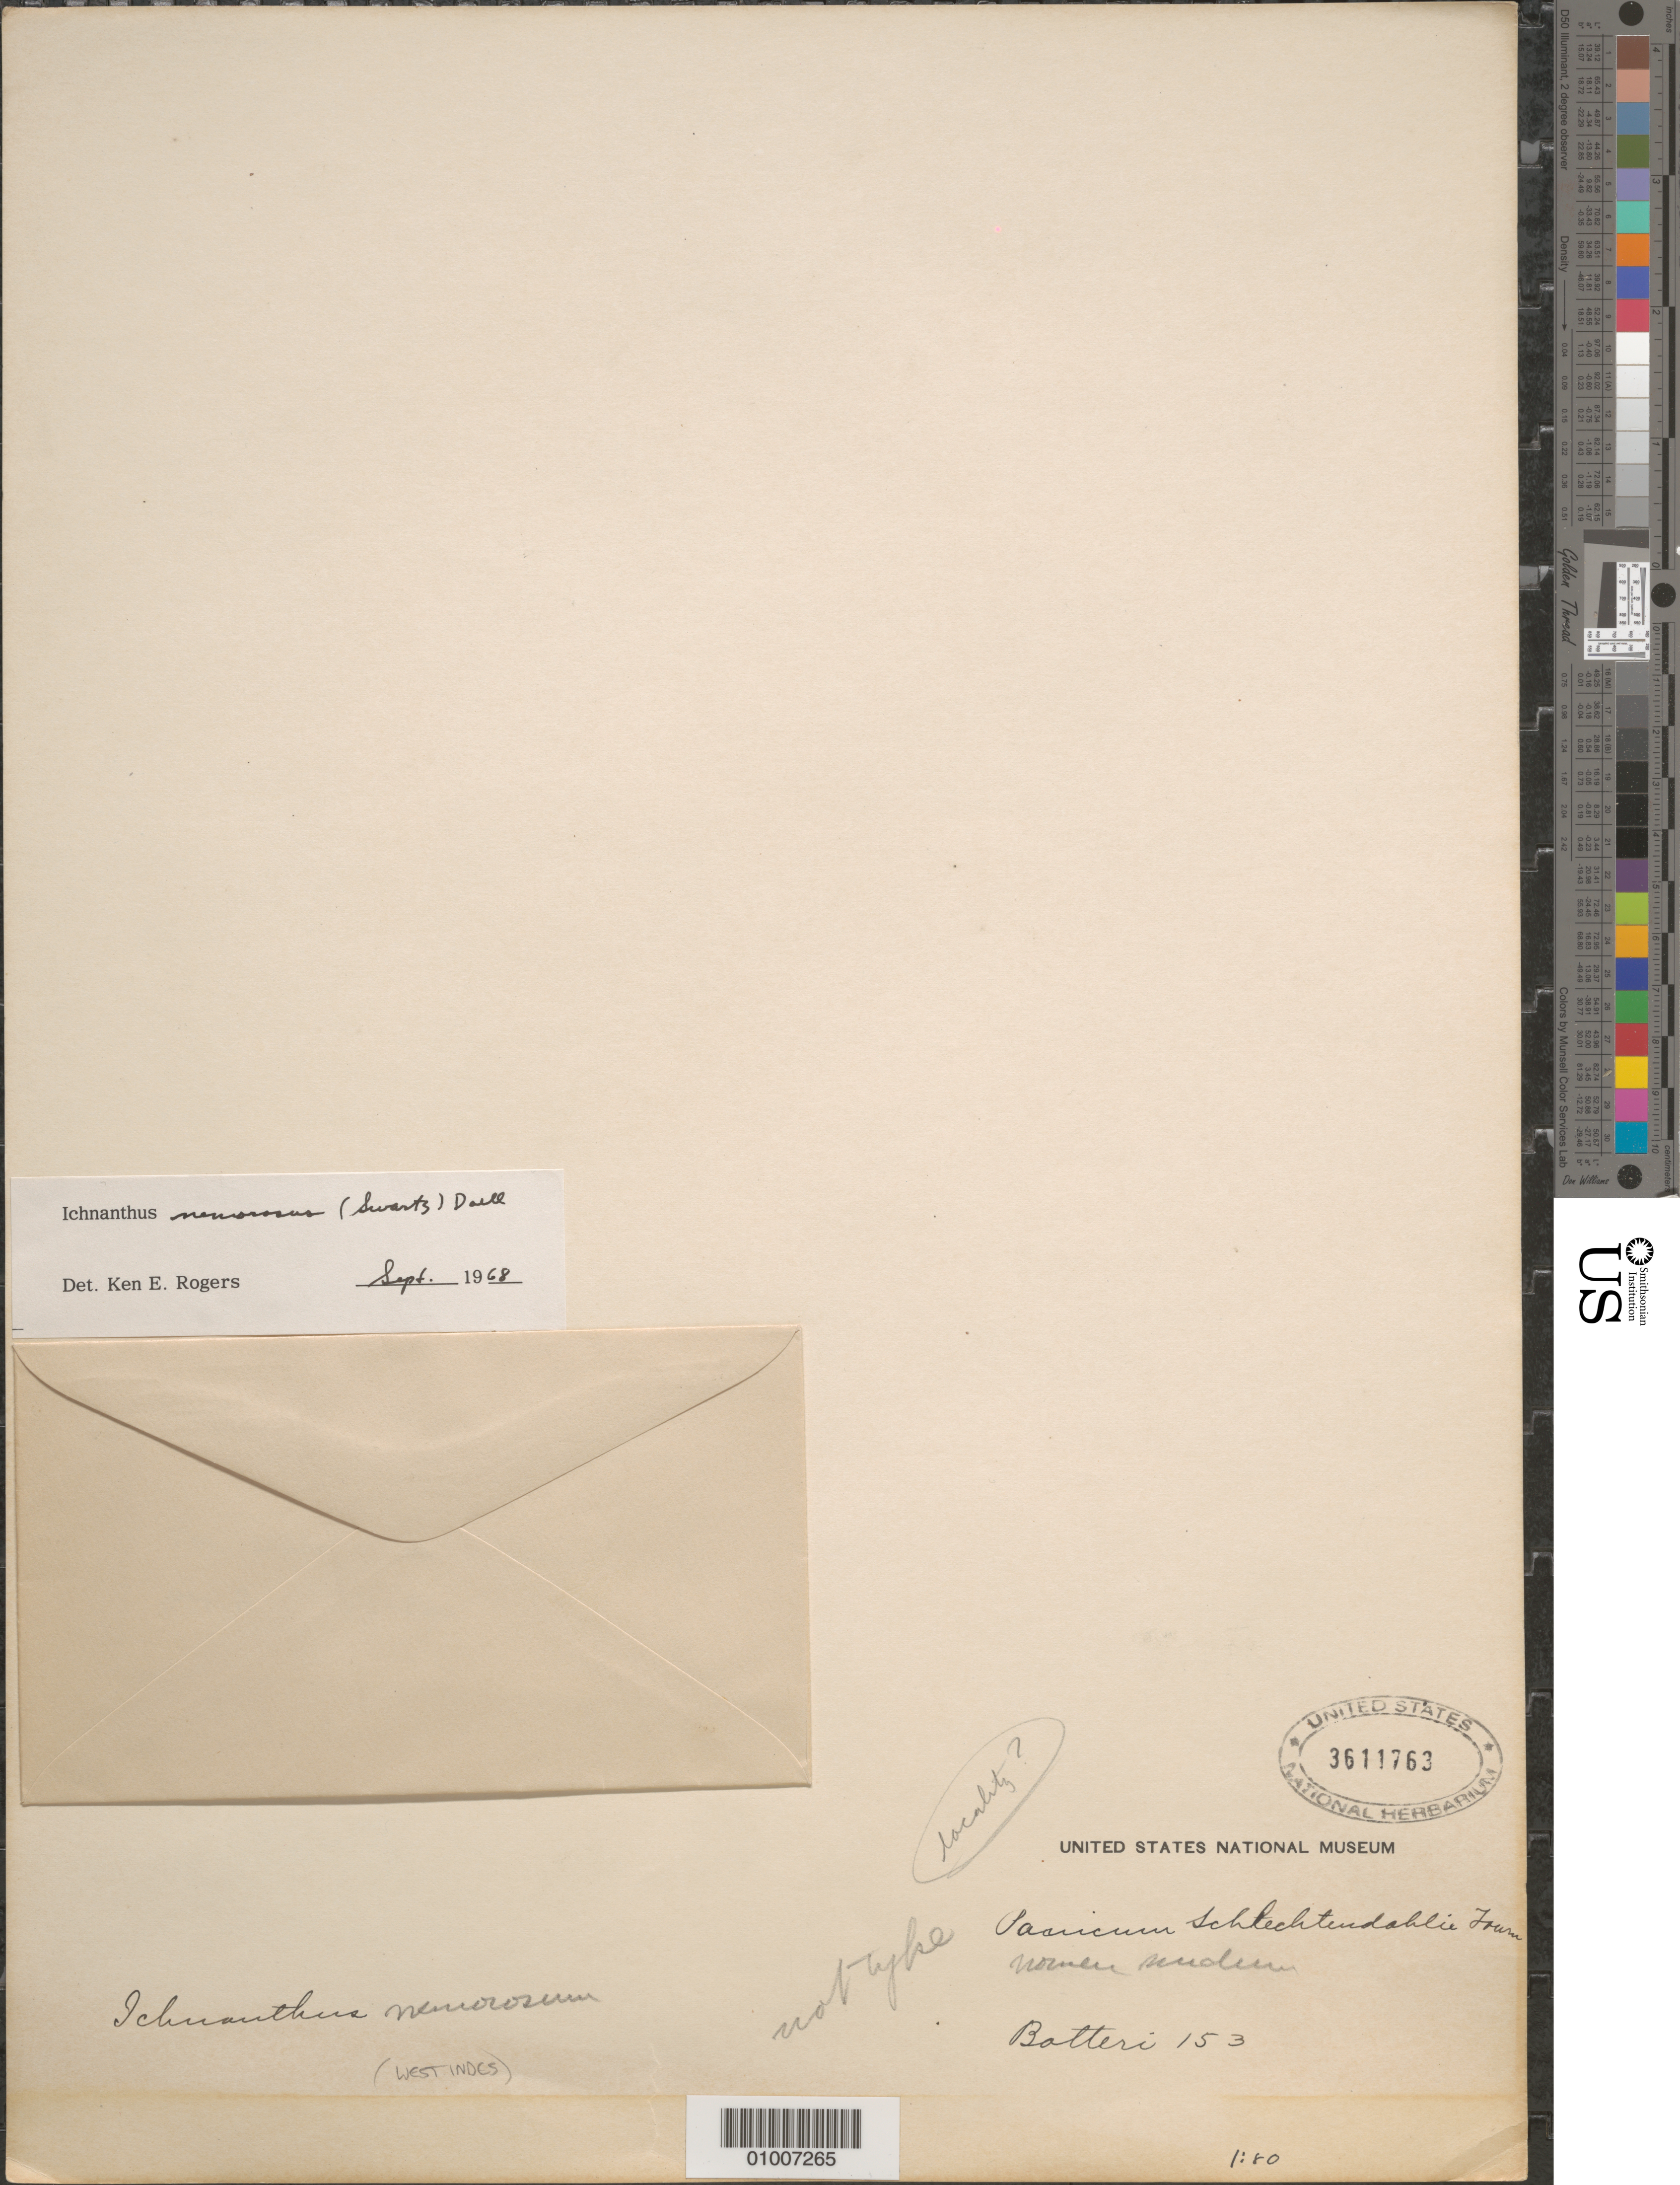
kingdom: Plantae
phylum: Tracheophyta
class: Liliopsida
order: Poales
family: Poaceae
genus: Ichnanthus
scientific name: Ichnanthus nemorosus var. nemorosus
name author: (Sw.) Döll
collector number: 153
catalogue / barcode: US 3611763